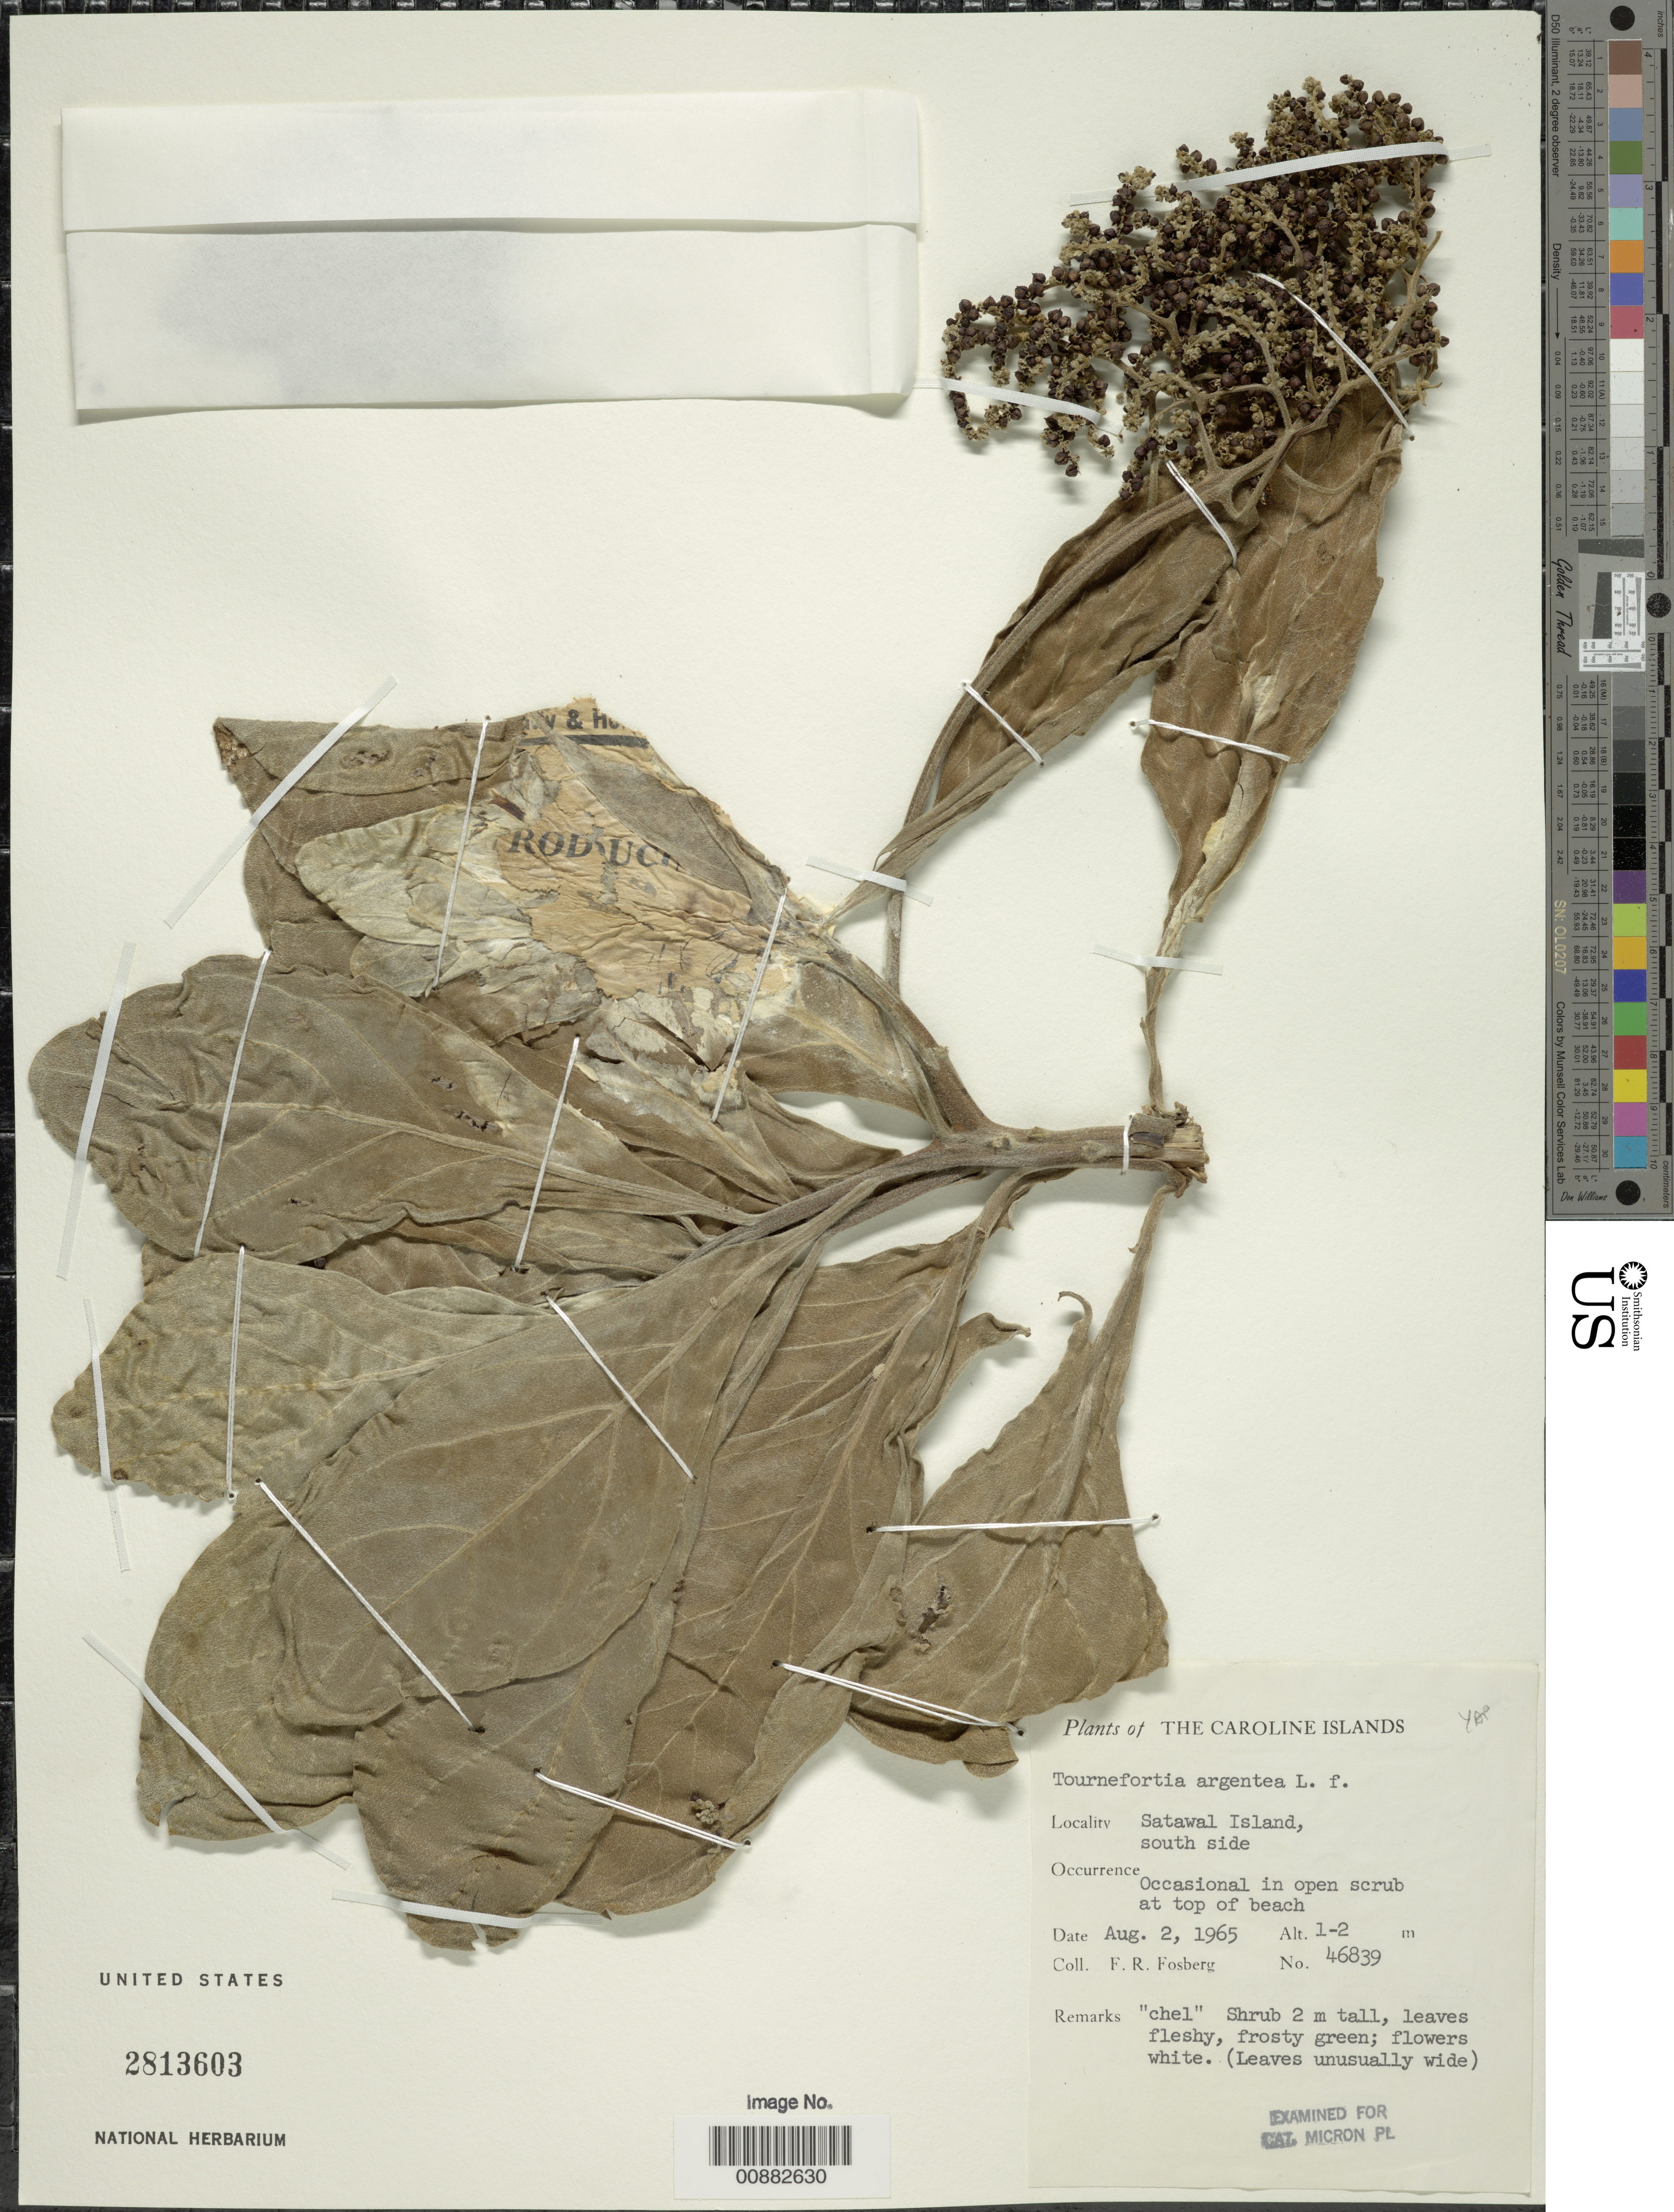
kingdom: Plantae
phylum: Tracheophyta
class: Magnoliopsida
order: Boraginales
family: Heliotropiaceae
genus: Heliotropium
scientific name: Heliotropium arboreum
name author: (Blanco) Mabberley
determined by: Wagner, W. L., (BOT), Smithsonian Institution - National Museum of Natural History (UNITED STATES)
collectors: F. R. Fosberg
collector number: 46839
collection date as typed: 02 Aug 1965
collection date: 1965-08-02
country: Micronesia, Federated States of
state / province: Yap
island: Satawal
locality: Satawal Island, south side, occasional in open scrub at top of beach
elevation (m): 1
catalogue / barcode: US 2813603